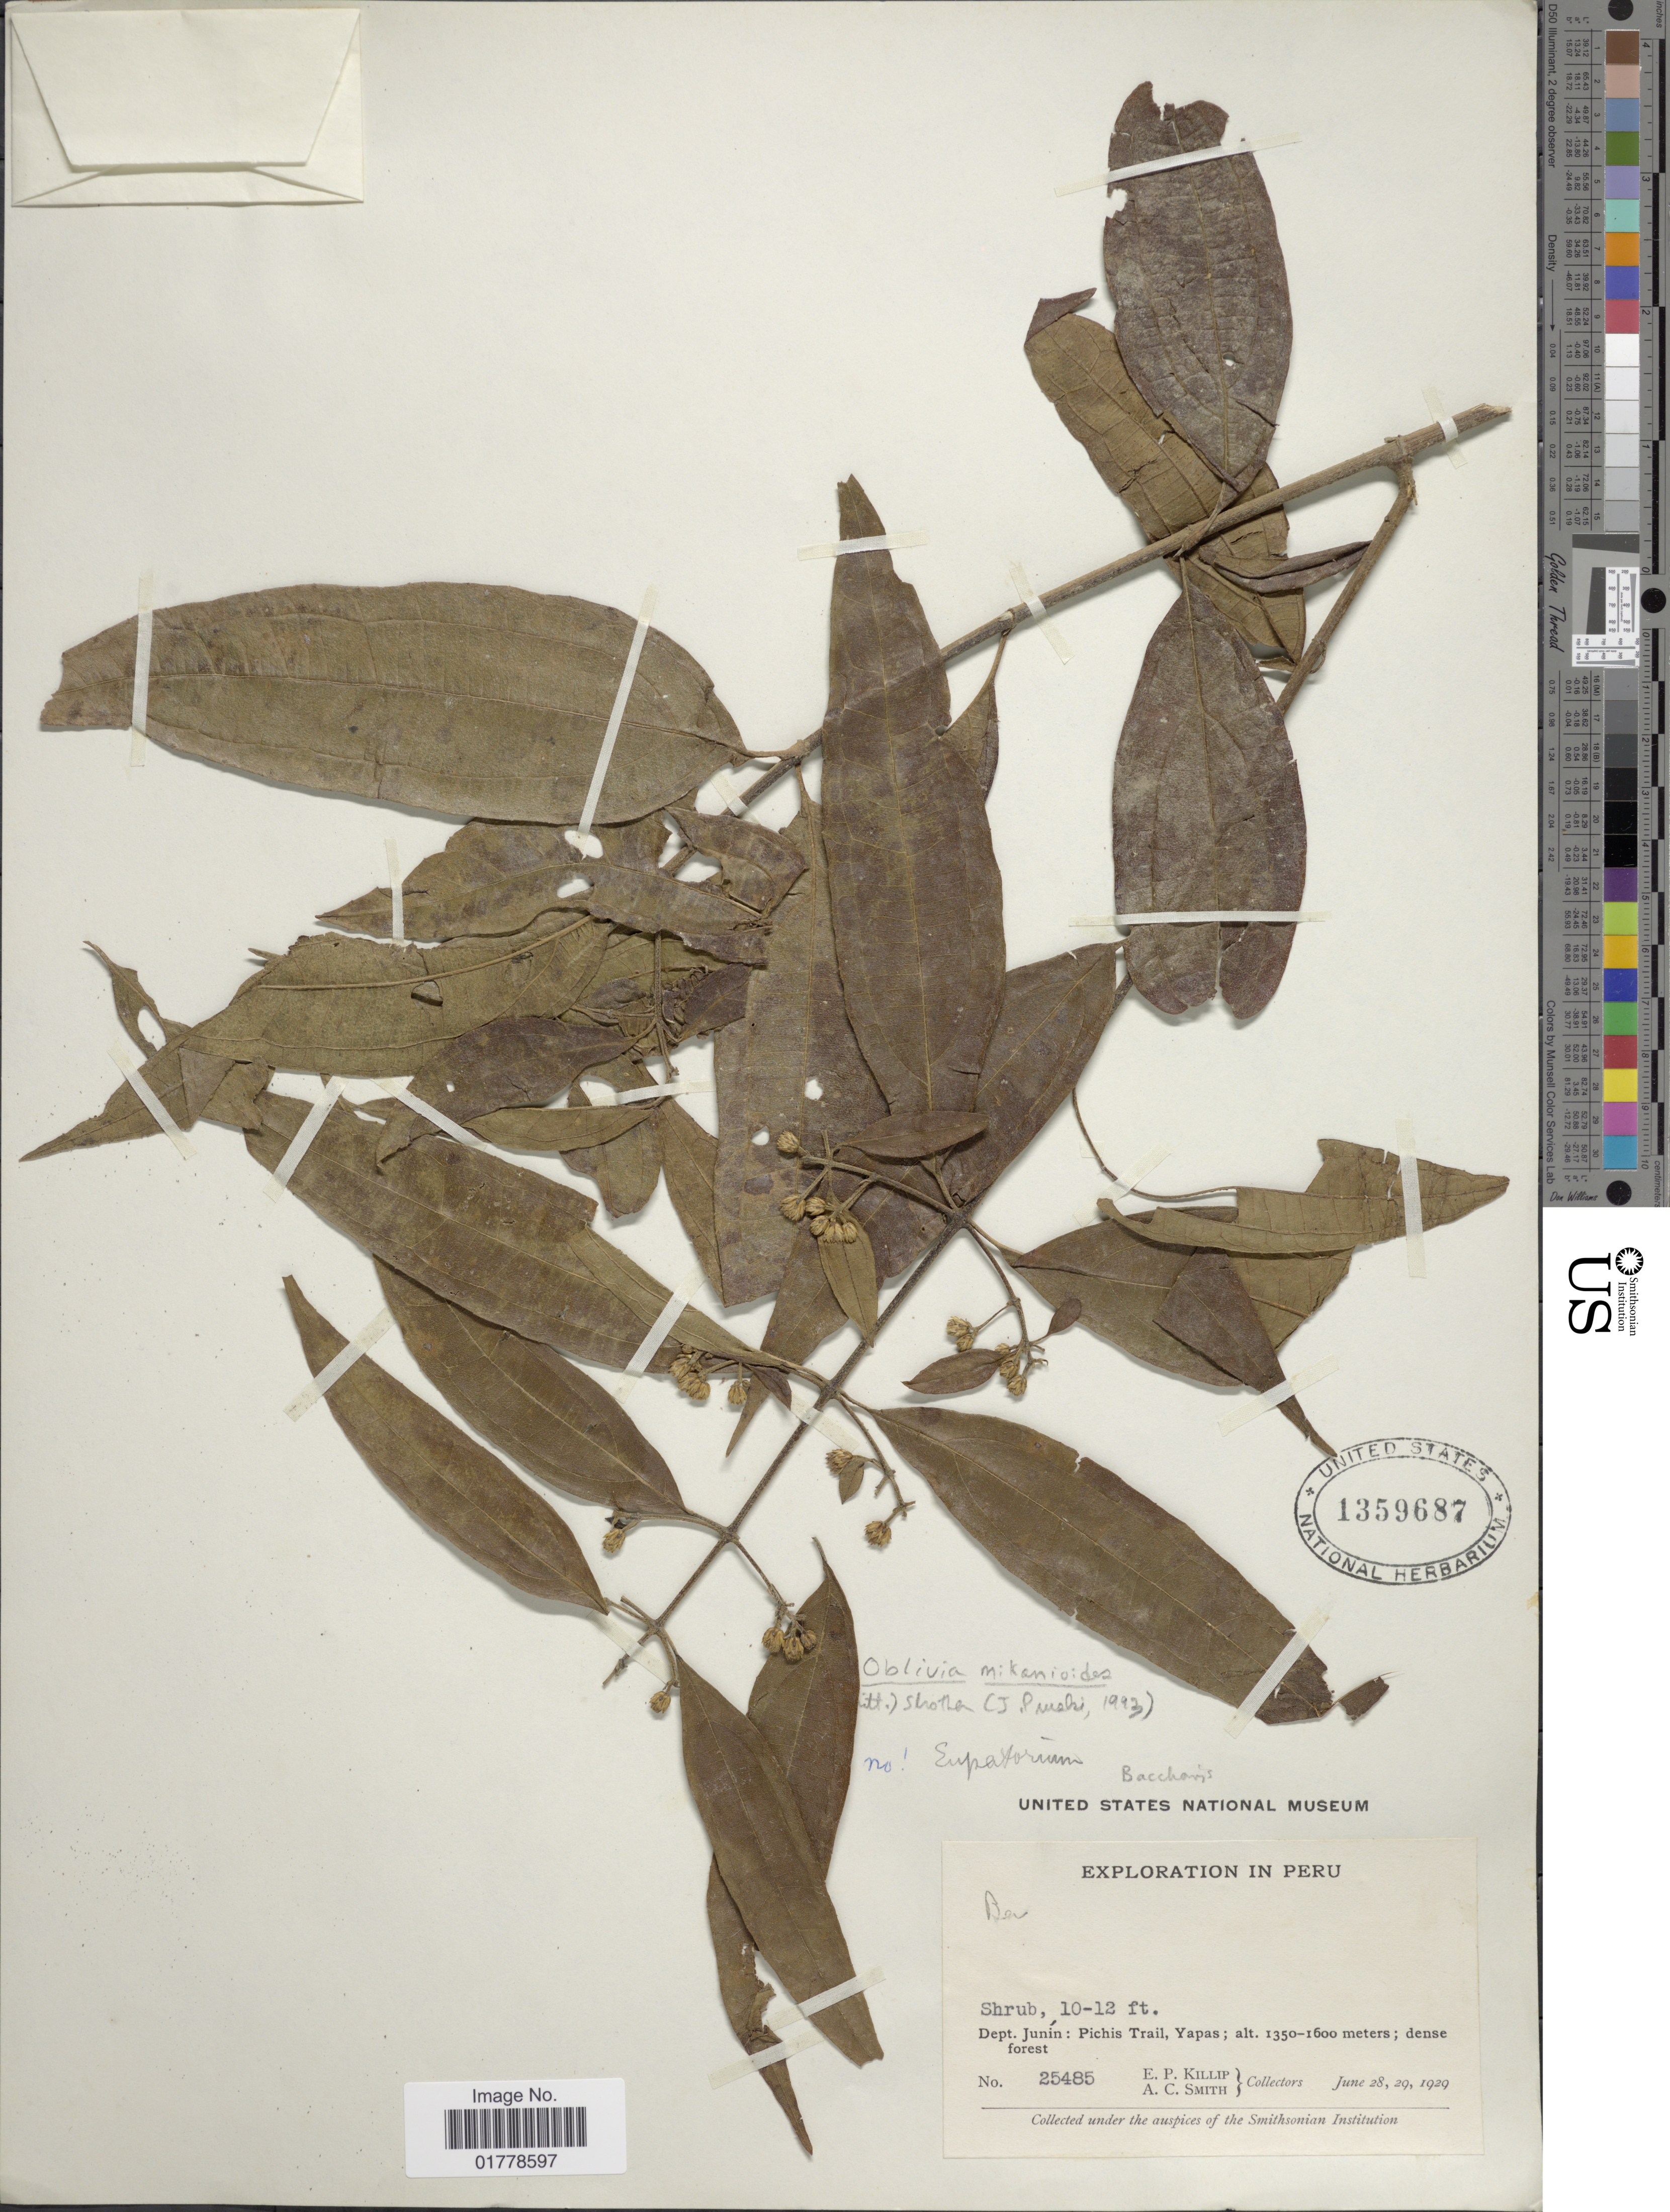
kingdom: Plantae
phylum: Tracheophyta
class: Magnoliopsida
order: Asterales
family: Asteraceae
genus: Oblivia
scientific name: Oblivia mikanioides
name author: (Britton) Strother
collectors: E. P. Killip & A. C. Smith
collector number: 25485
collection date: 1929-06-28/1929-06-29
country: Peru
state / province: Junín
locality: Dept. Junín: Pichis Trail, Yapas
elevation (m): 1350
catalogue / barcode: US 1359687